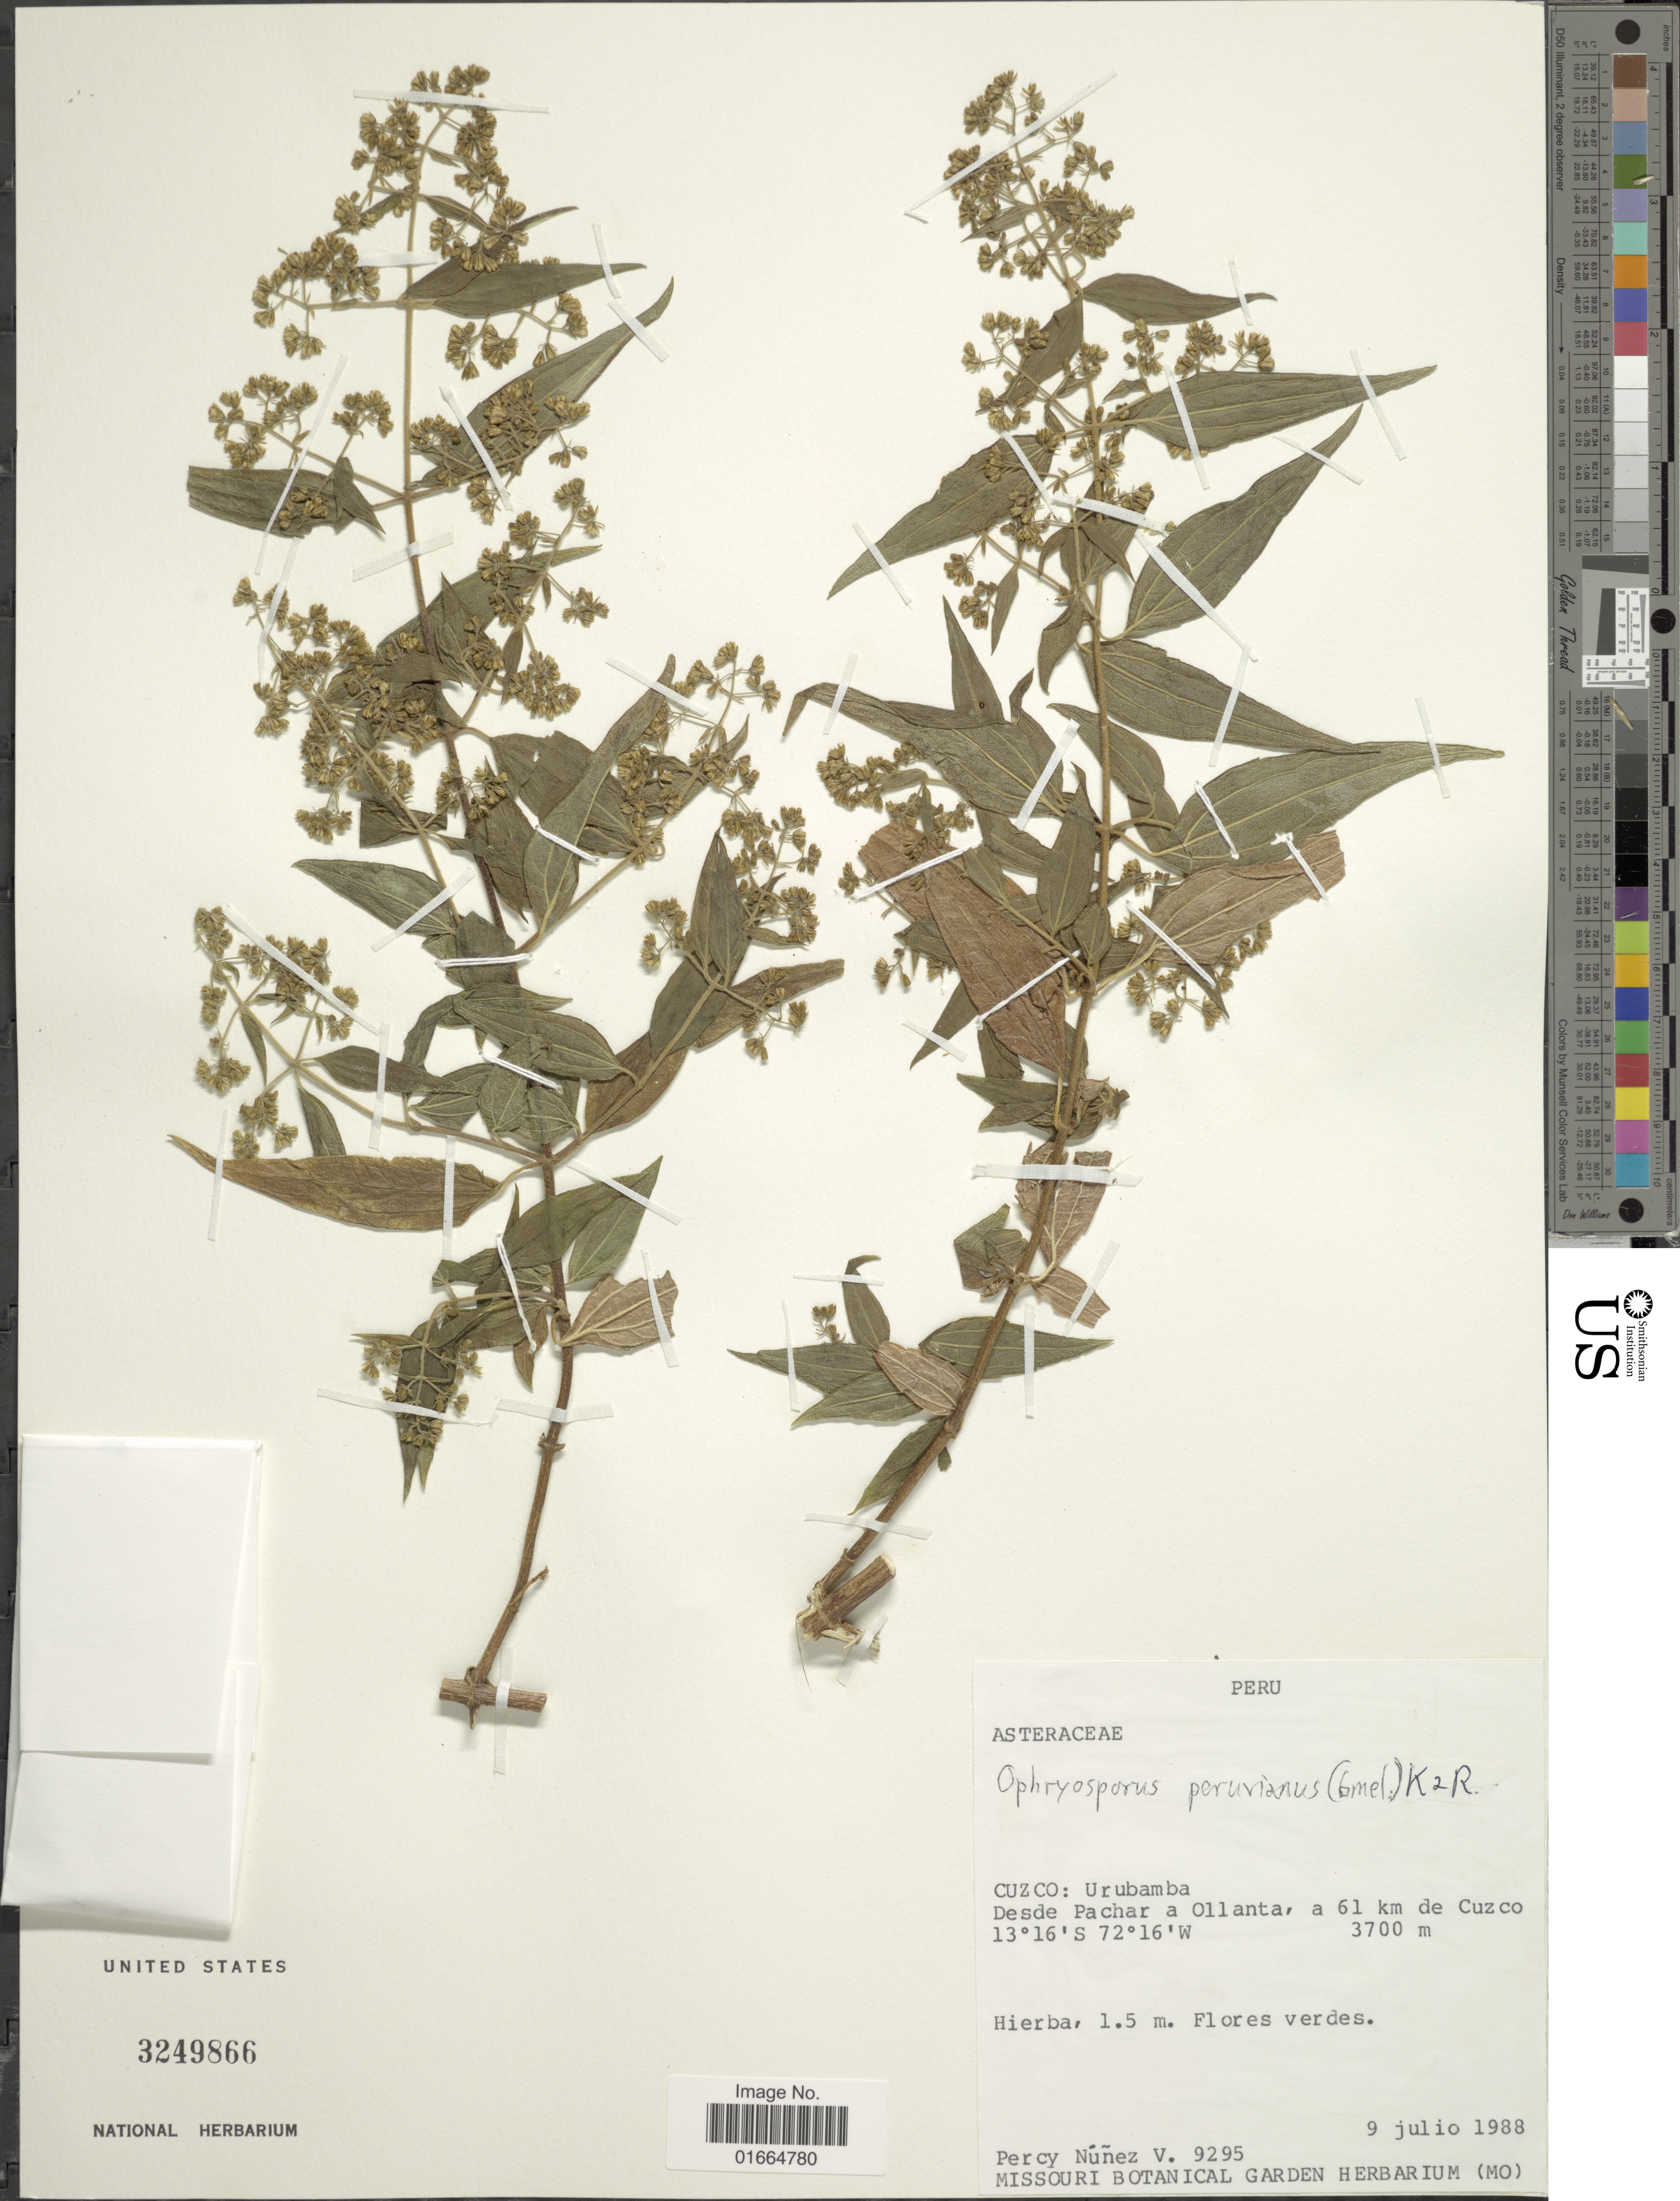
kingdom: Plantae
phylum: Tracheophyta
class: Magnoliopsida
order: Asterales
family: Asteraceae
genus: Ophryosporus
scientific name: Ophryosporus peruvianus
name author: (J.F. Gmel.) R.M. King & H. Rob.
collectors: P. Nuñez V.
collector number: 9295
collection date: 1988-07-09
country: Peru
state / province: Cusco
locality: Cuzco: Urubamba. Desde Pachar a Ollanta, a 61 km de Cuzco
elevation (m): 3700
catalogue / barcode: US 3249866